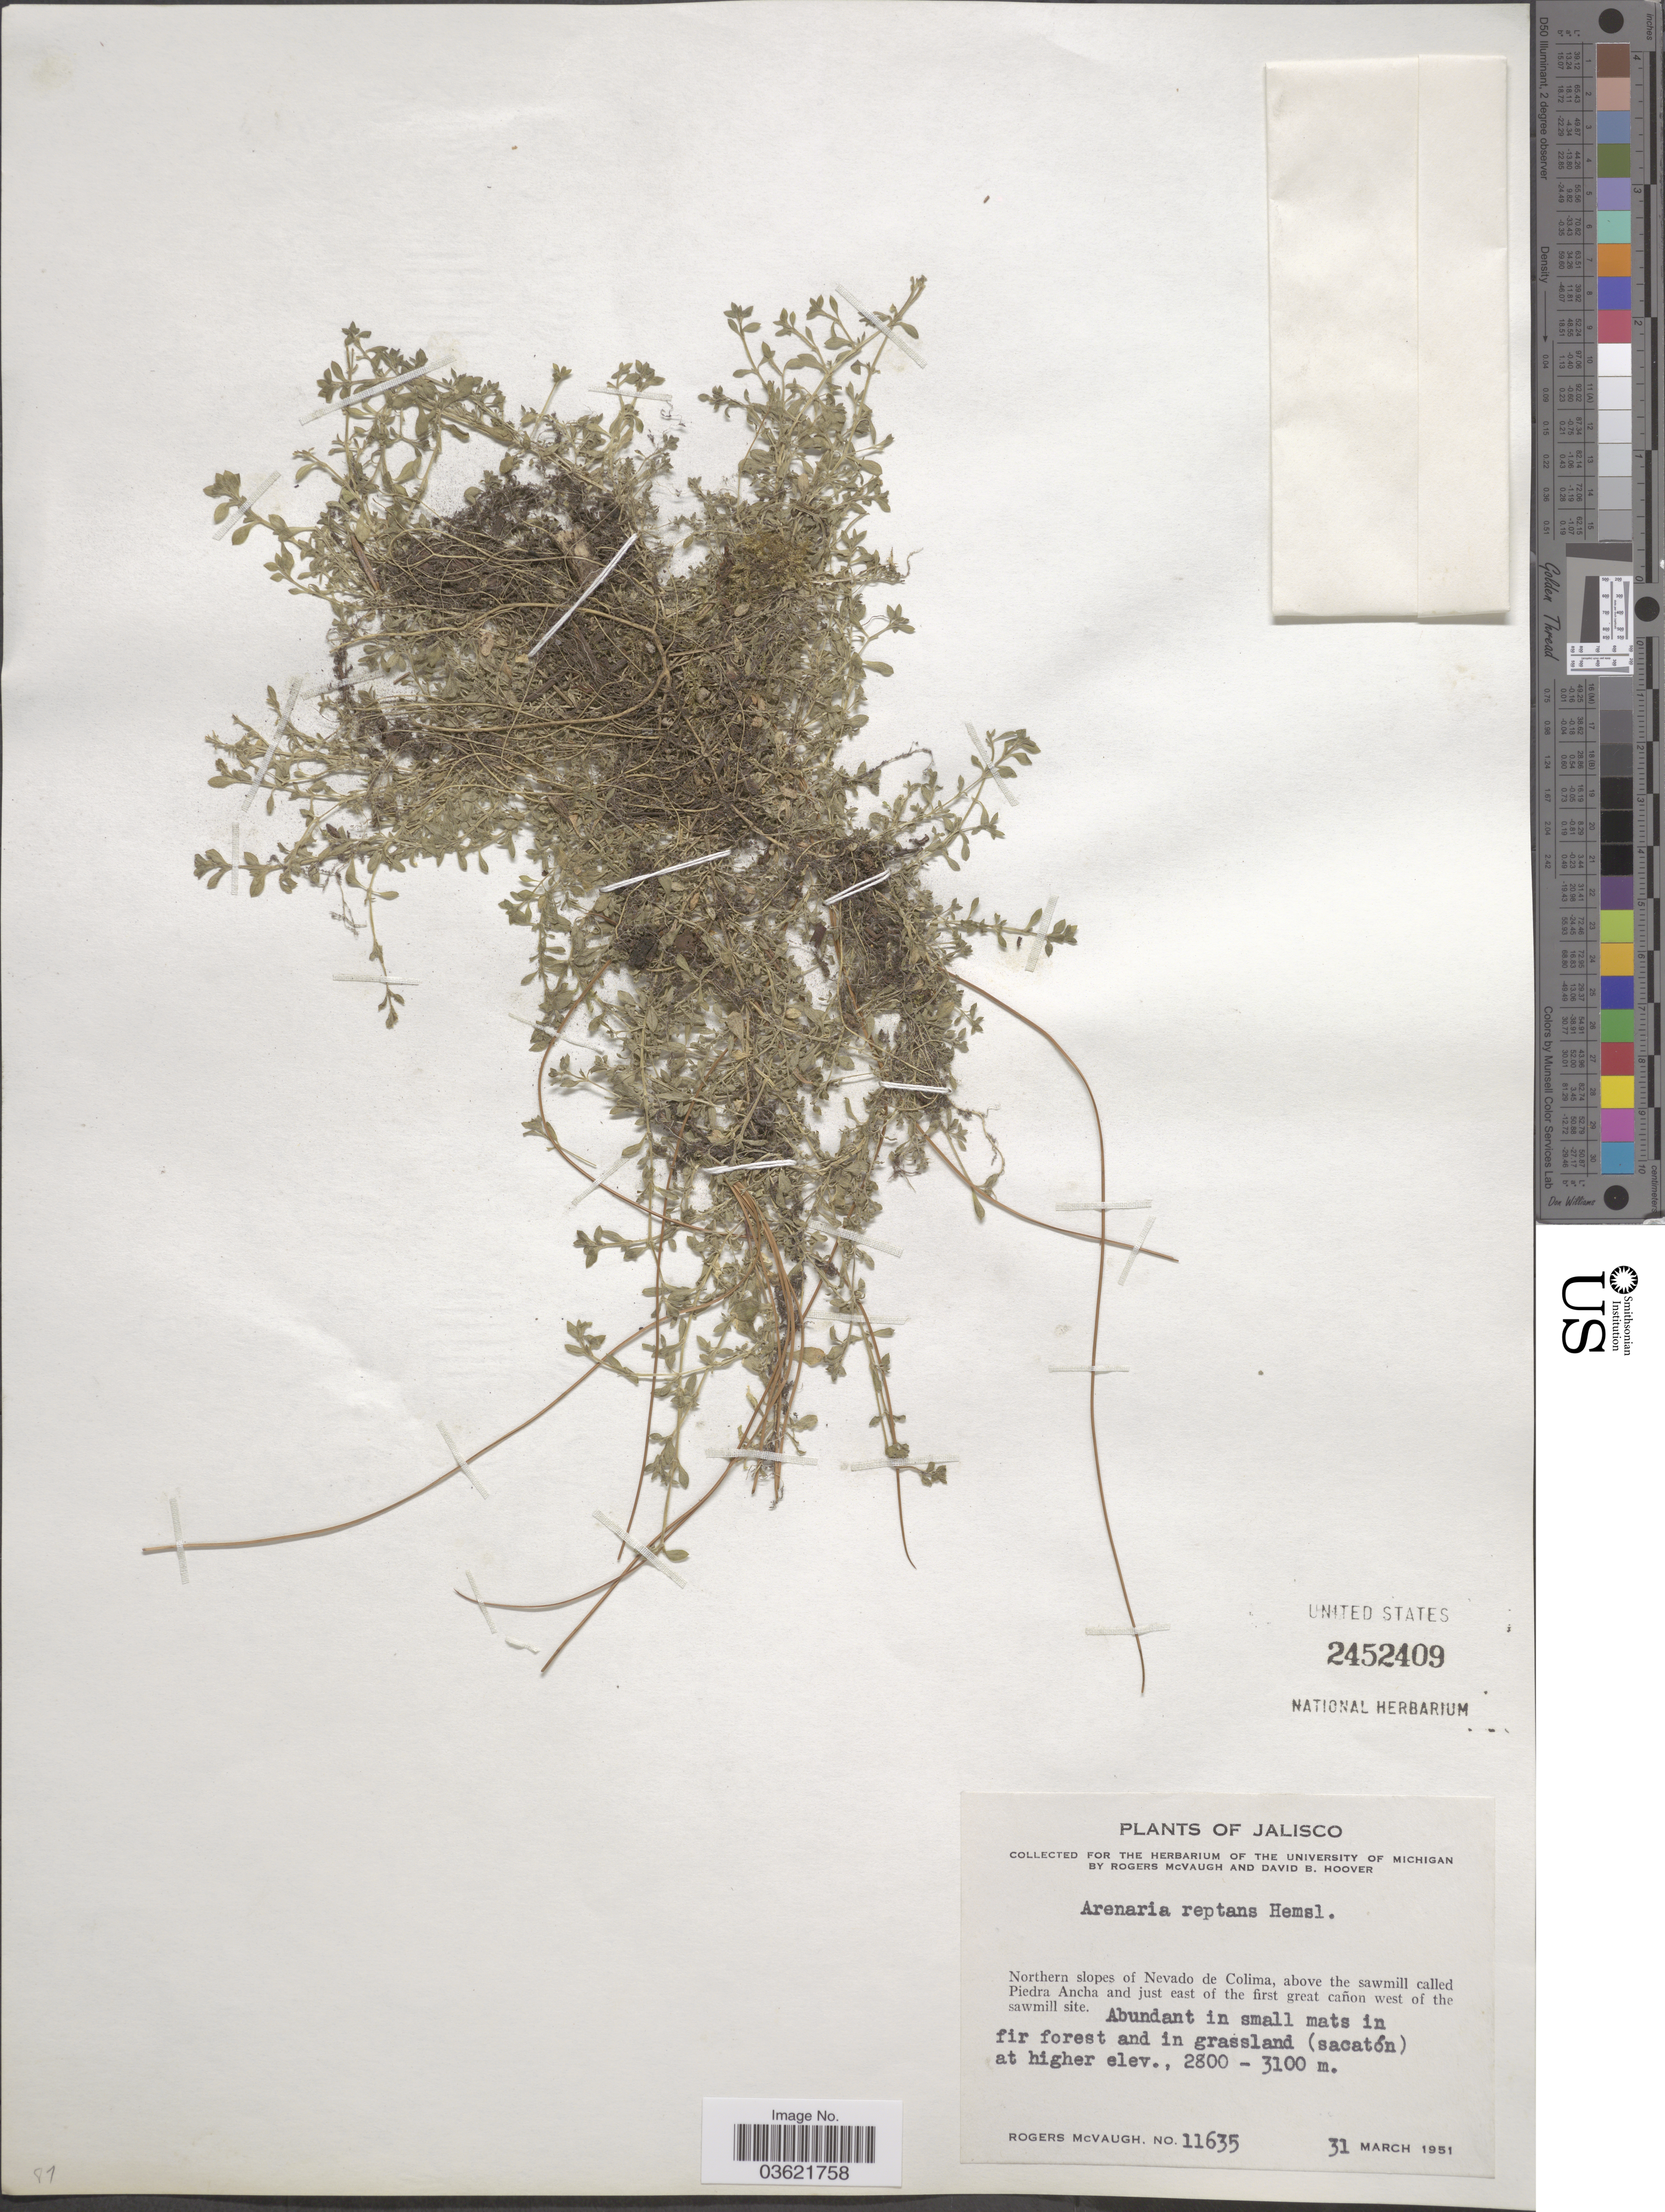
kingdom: Plantae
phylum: Tracheophyta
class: Magnoliopsida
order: Caryophyllales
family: Caryophyllaceae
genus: Arenaria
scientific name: Arenaria reptans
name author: Hemsl.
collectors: R. McVaugh & D. B. Hoover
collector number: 11635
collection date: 1951-03-31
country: Mexico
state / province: Jalisco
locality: Northern slopes of Nevado de Colima, above the sawmill called Piedra Ancha and just east of the first cañon west of the sawmill site.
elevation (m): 2800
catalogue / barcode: US 2452409